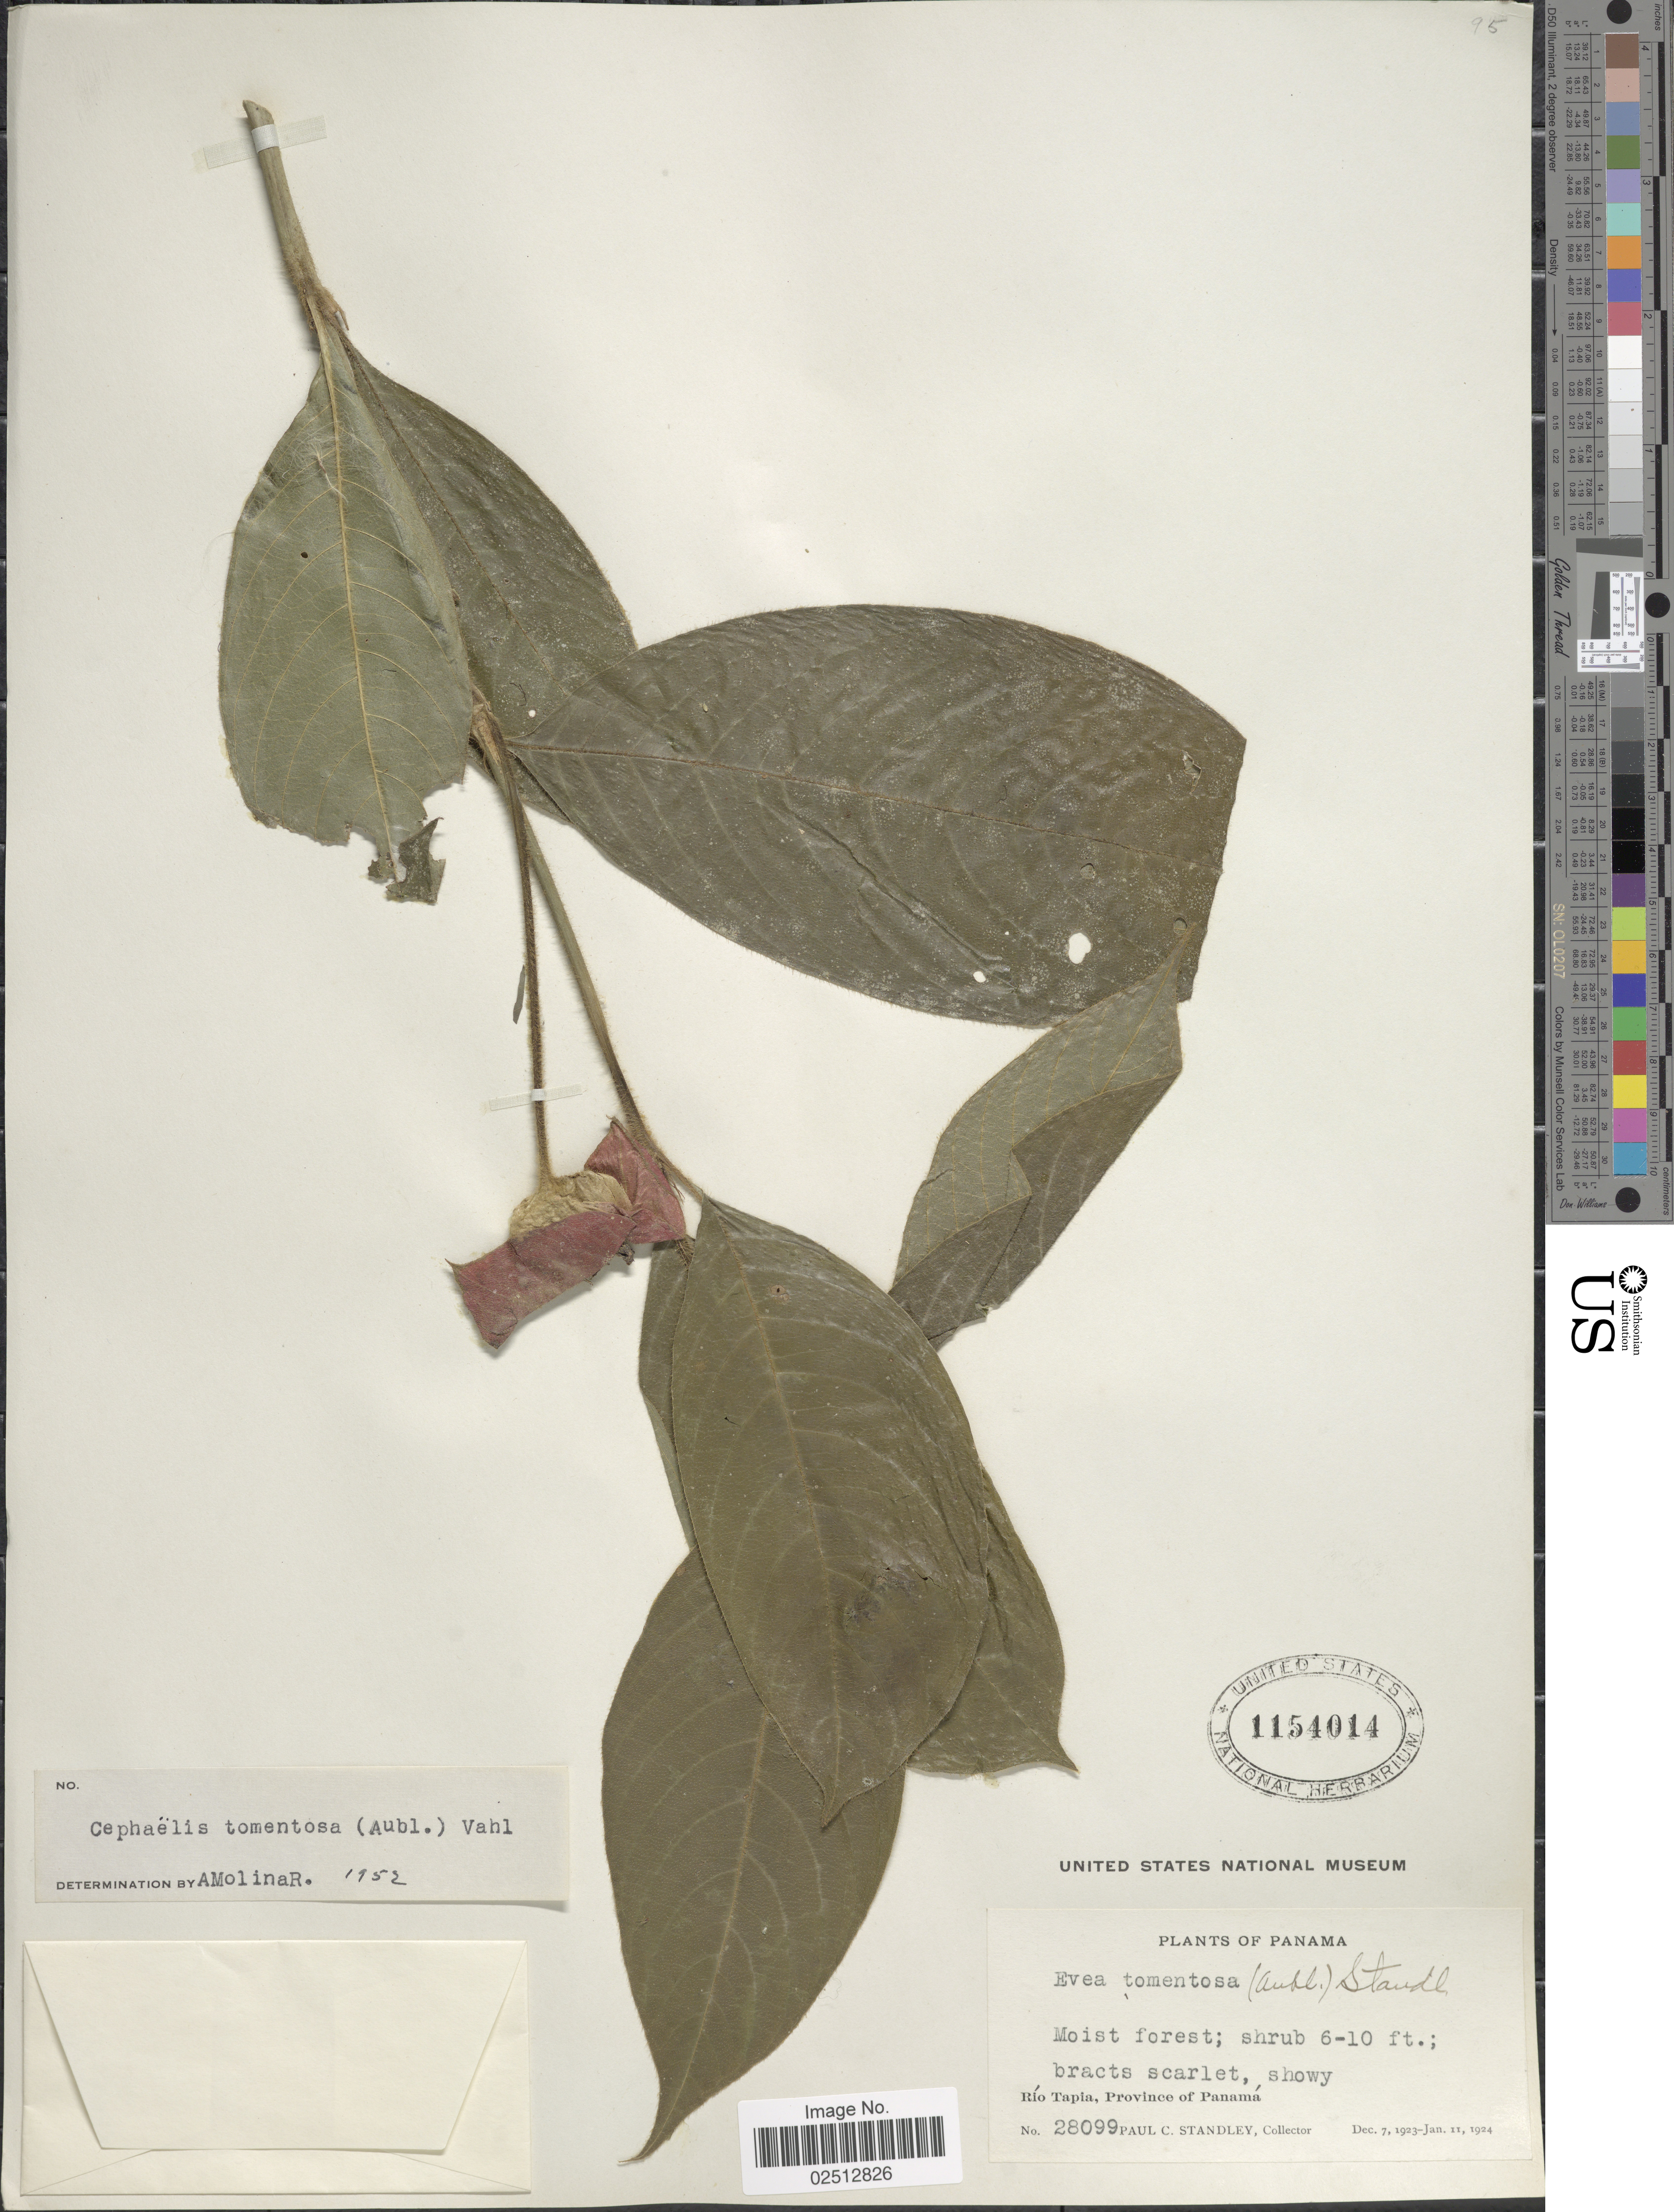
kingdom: Plantae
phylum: Tracheophyta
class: Magnoliopsida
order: Gentianales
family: Rubiaceae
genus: Psychotria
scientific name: Psychotria poeppigiana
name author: Müll. Arg.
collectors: P. C. Standley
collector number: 28099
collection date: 1923-12-07/1924-01-11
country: Panama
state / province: Panamá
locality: Rio Tapia, Province of Panama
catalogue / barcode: US 1154014